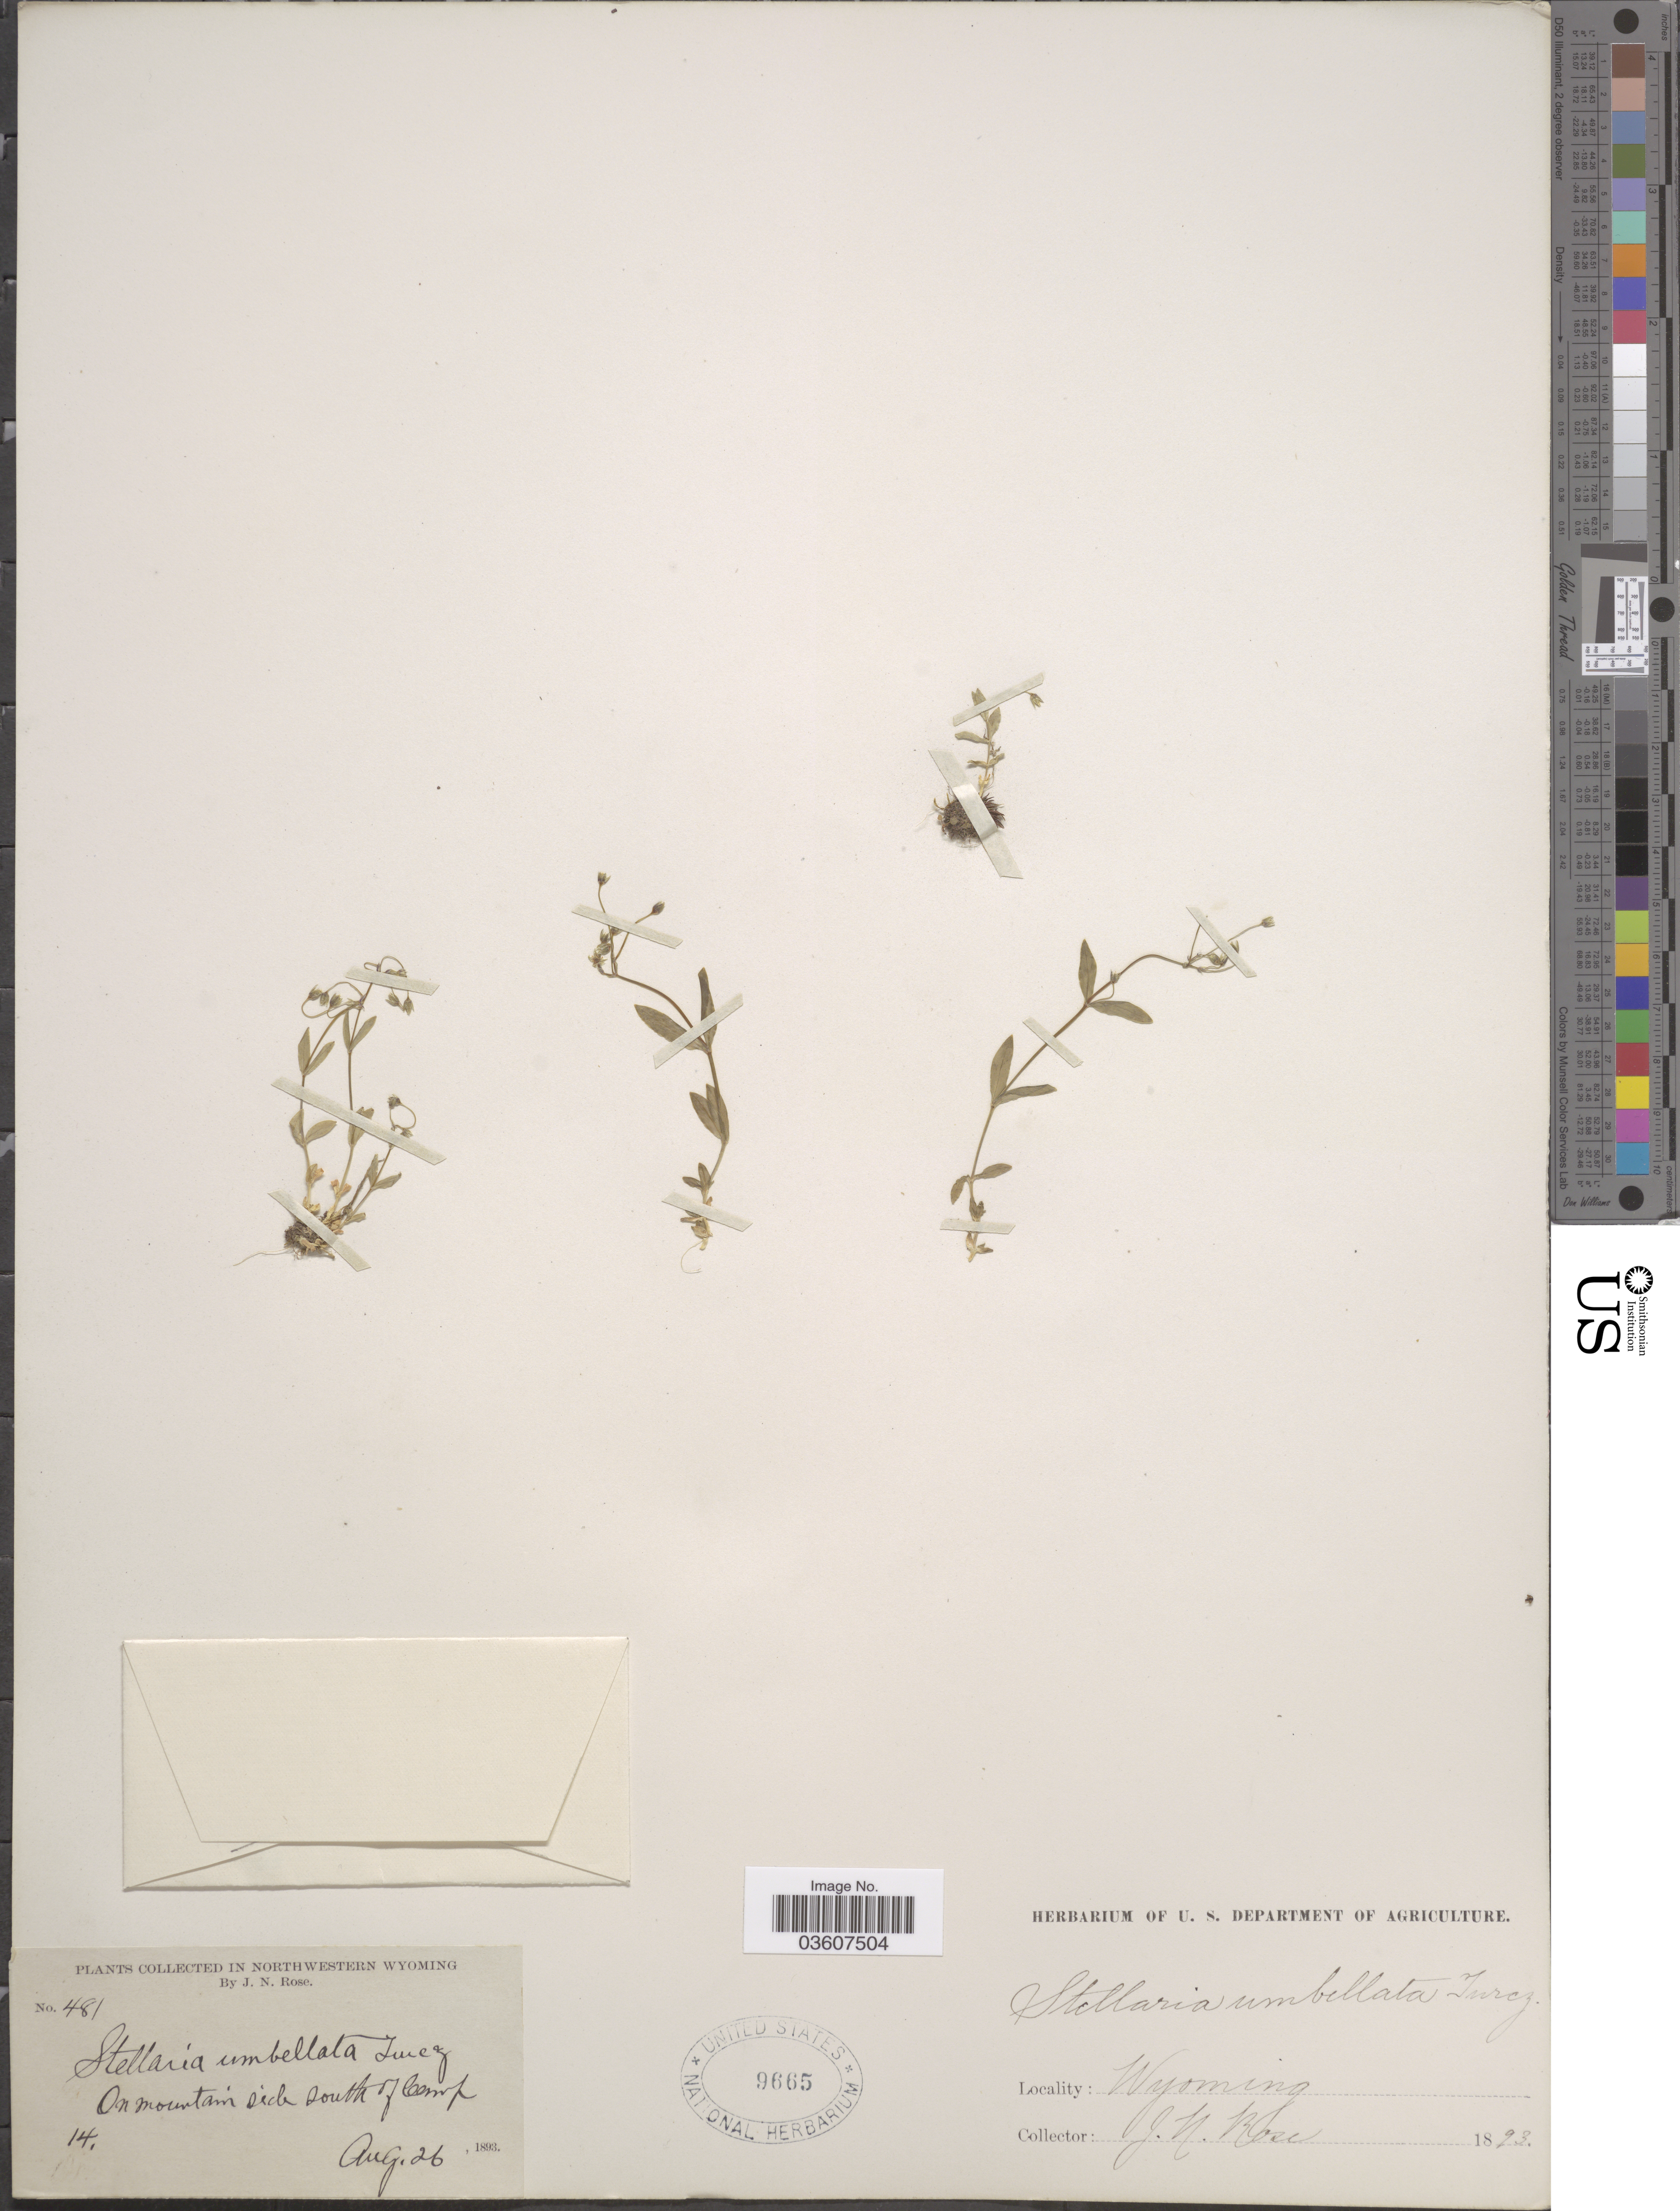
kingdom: Plantae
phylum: Tracheophyta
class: Magnoliopsida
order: Caryophyllales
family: Caryophyllaceae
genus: Stellaria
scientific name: Stellaria umbellata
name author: Turcz.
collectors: J. N. Rose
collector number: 481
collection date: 1893-08-26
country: United States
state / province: Wyoming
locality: Northwestern Wyoming. On mountain side south of Camp 14.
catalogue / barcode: US 9665